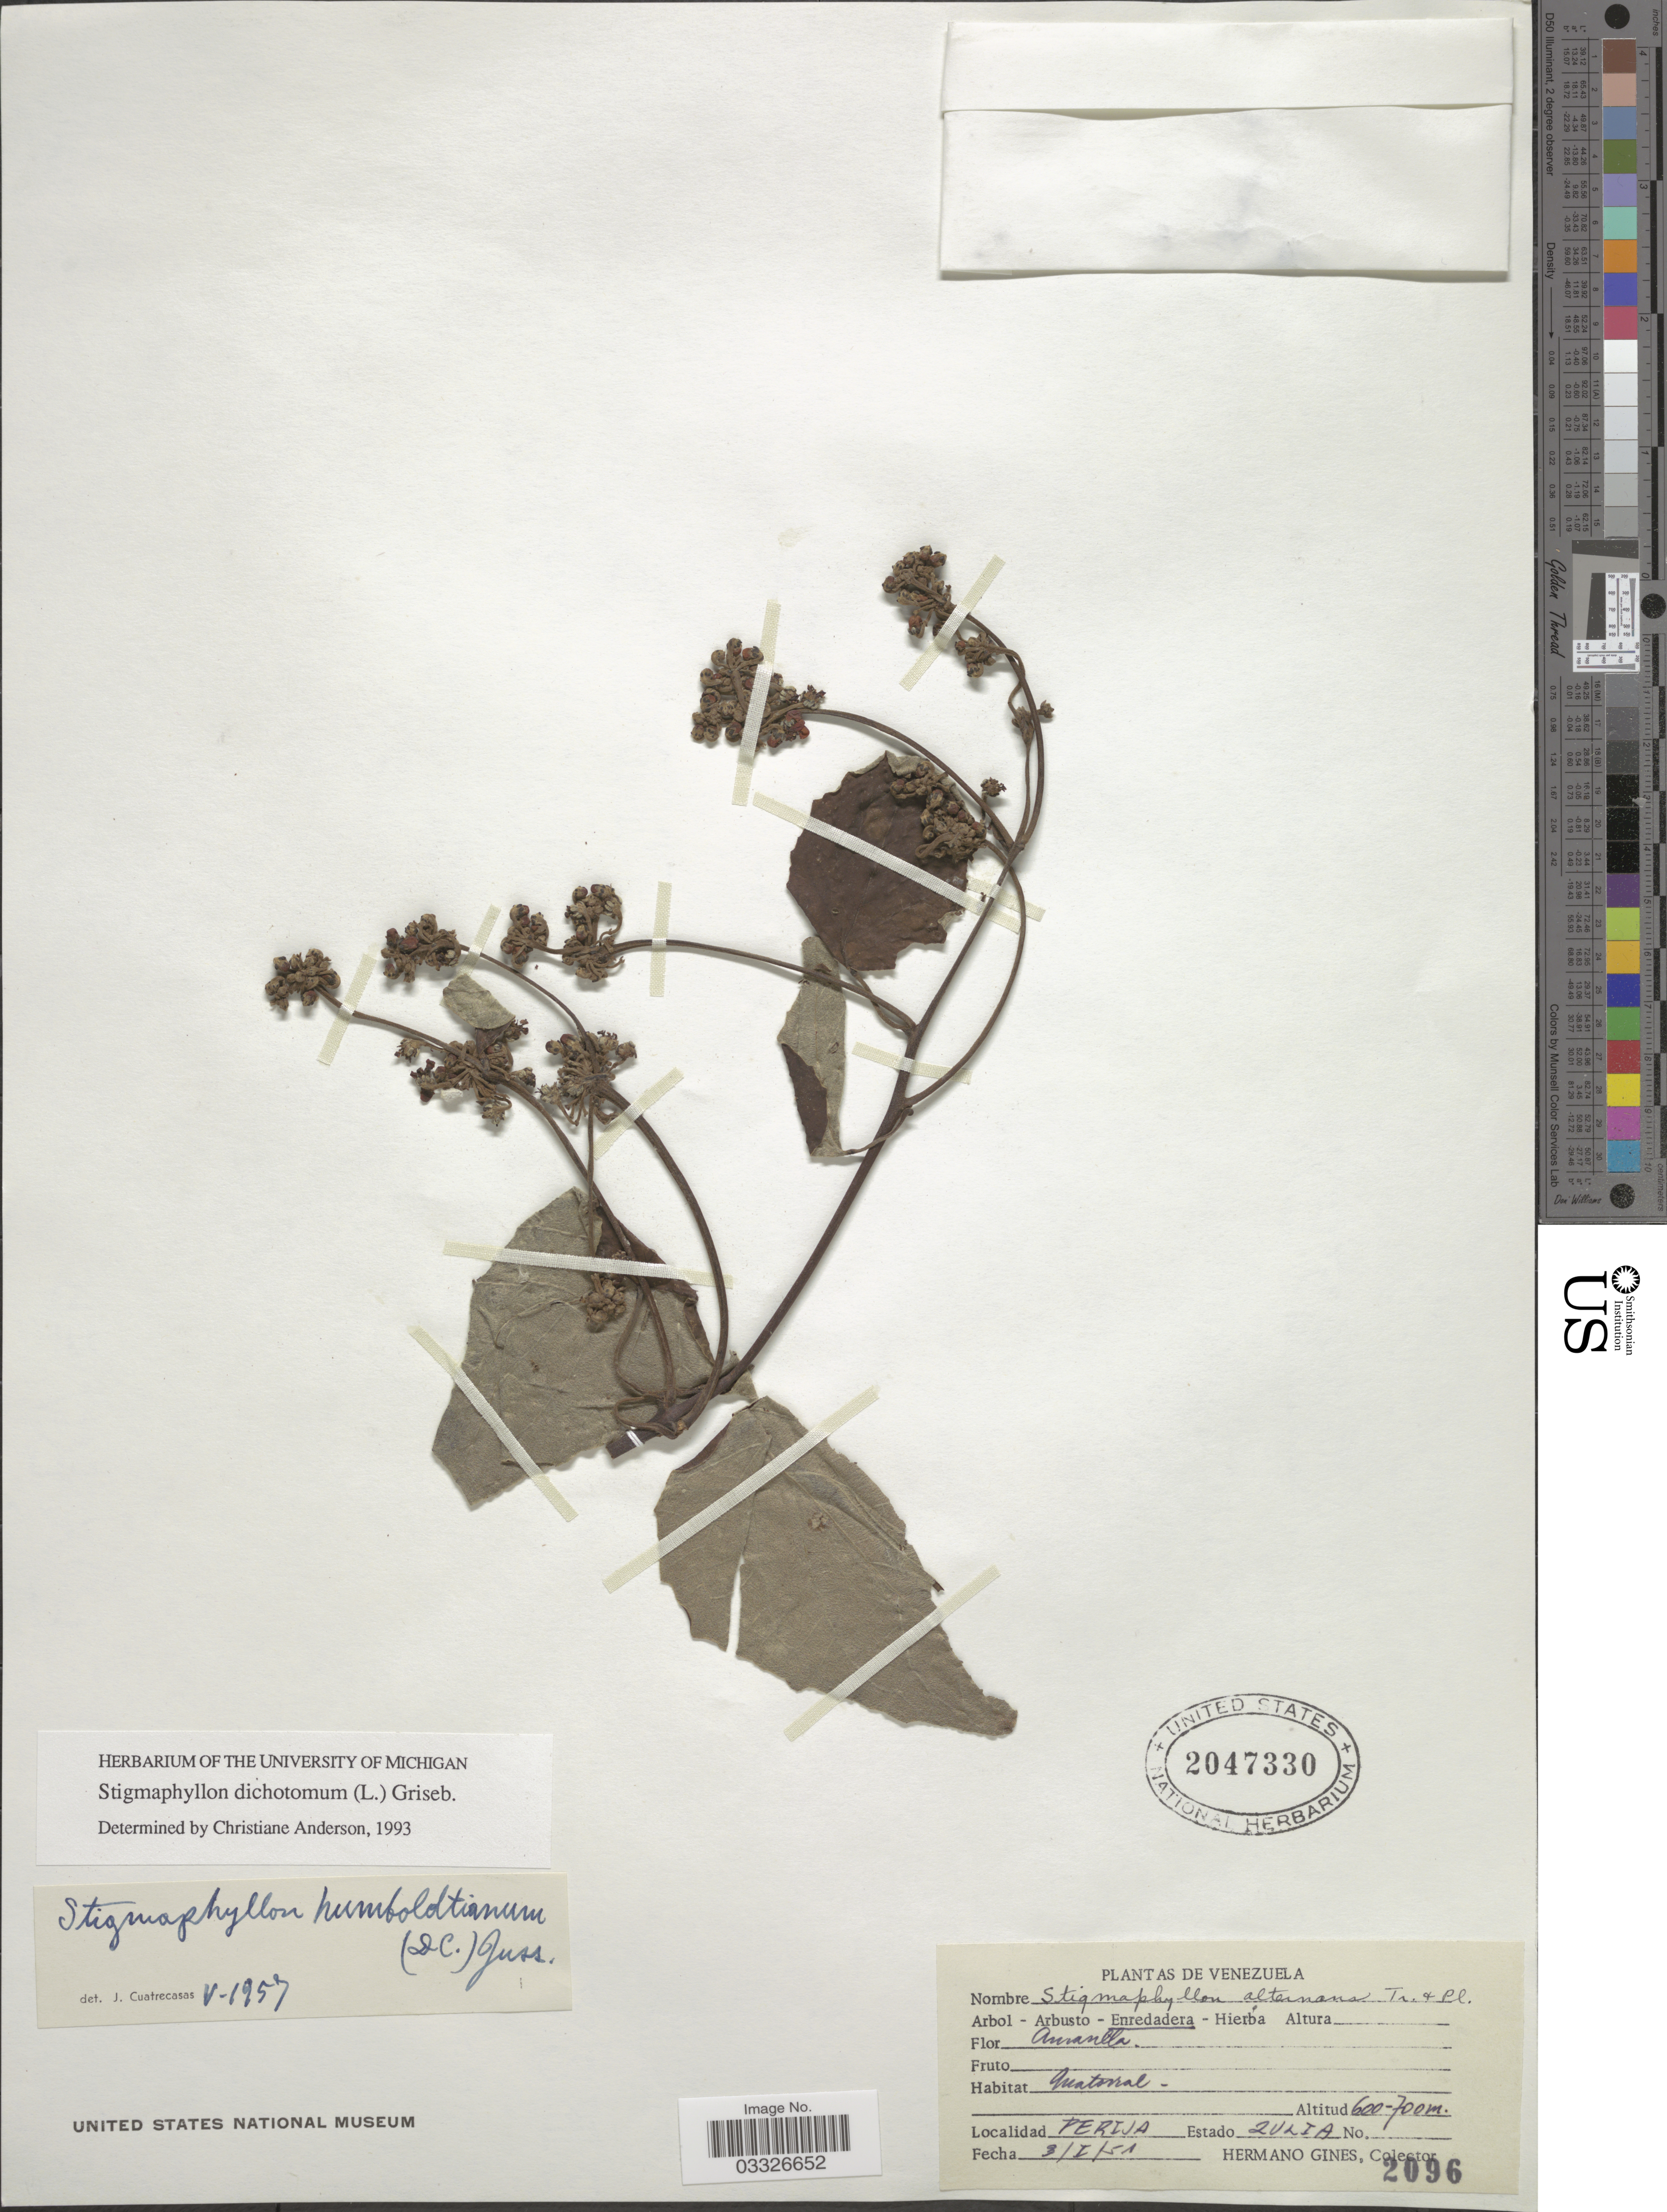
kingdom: Plantae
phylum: Tracheophyta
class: Magnoliopsida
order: Malpighiales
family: Malpighiaceae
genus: Stigmaphyllon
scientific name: Stigmaphyllon dichotomum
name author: Griseb.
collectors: Bro. Gines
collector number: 2096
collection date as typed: Transcribed d/m/y: 3/1/51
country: Venezuela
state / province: Zulia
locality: Matorral. Perija.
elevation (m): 600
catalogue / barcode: US 2047330